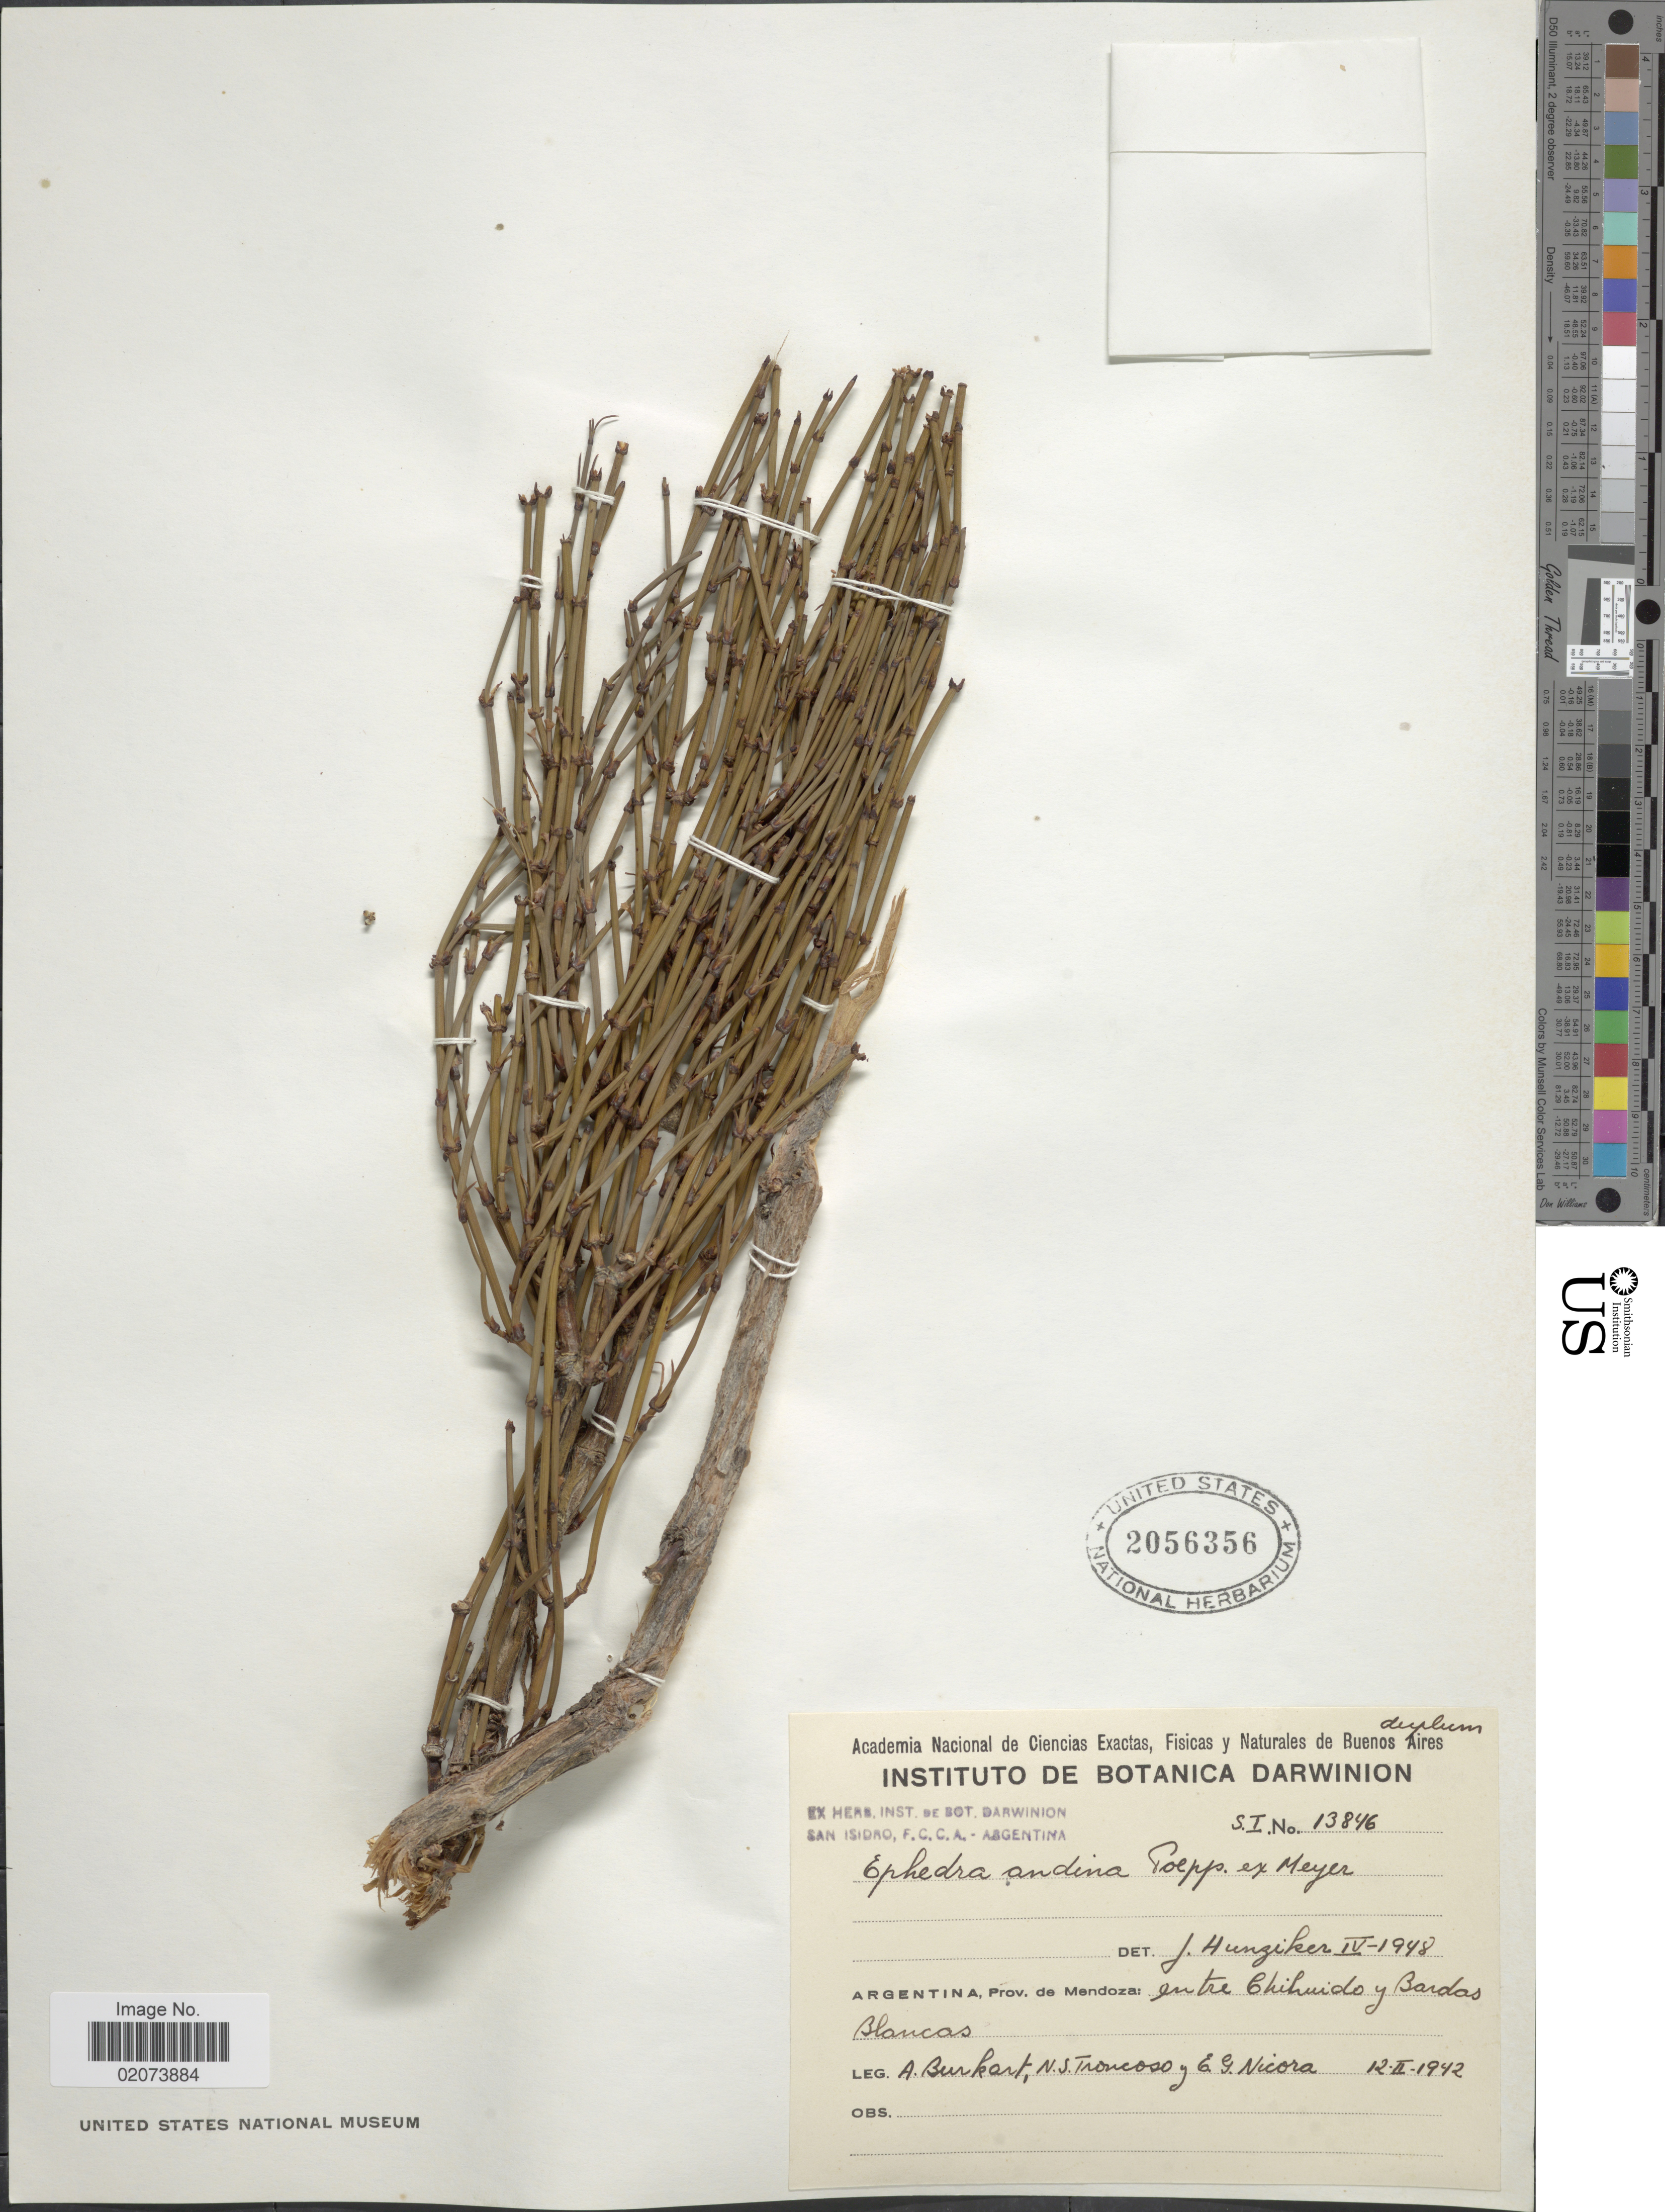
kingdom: Plantae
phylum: Tracheophyta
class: Gnetopsida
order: Ephedrales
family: Ephedraceae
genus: Ephedra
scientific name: Ephedra chilensis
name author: C. Presl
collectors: A. E. Burkart, N. Troncoso & E. G. Nicora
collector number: S.I. 13846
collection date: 1942-02-12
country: Argentina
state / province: Mendoza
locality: Argentina, Prov. de Mendoza: entre Chihuido y Bardas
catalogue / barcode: US 2056356